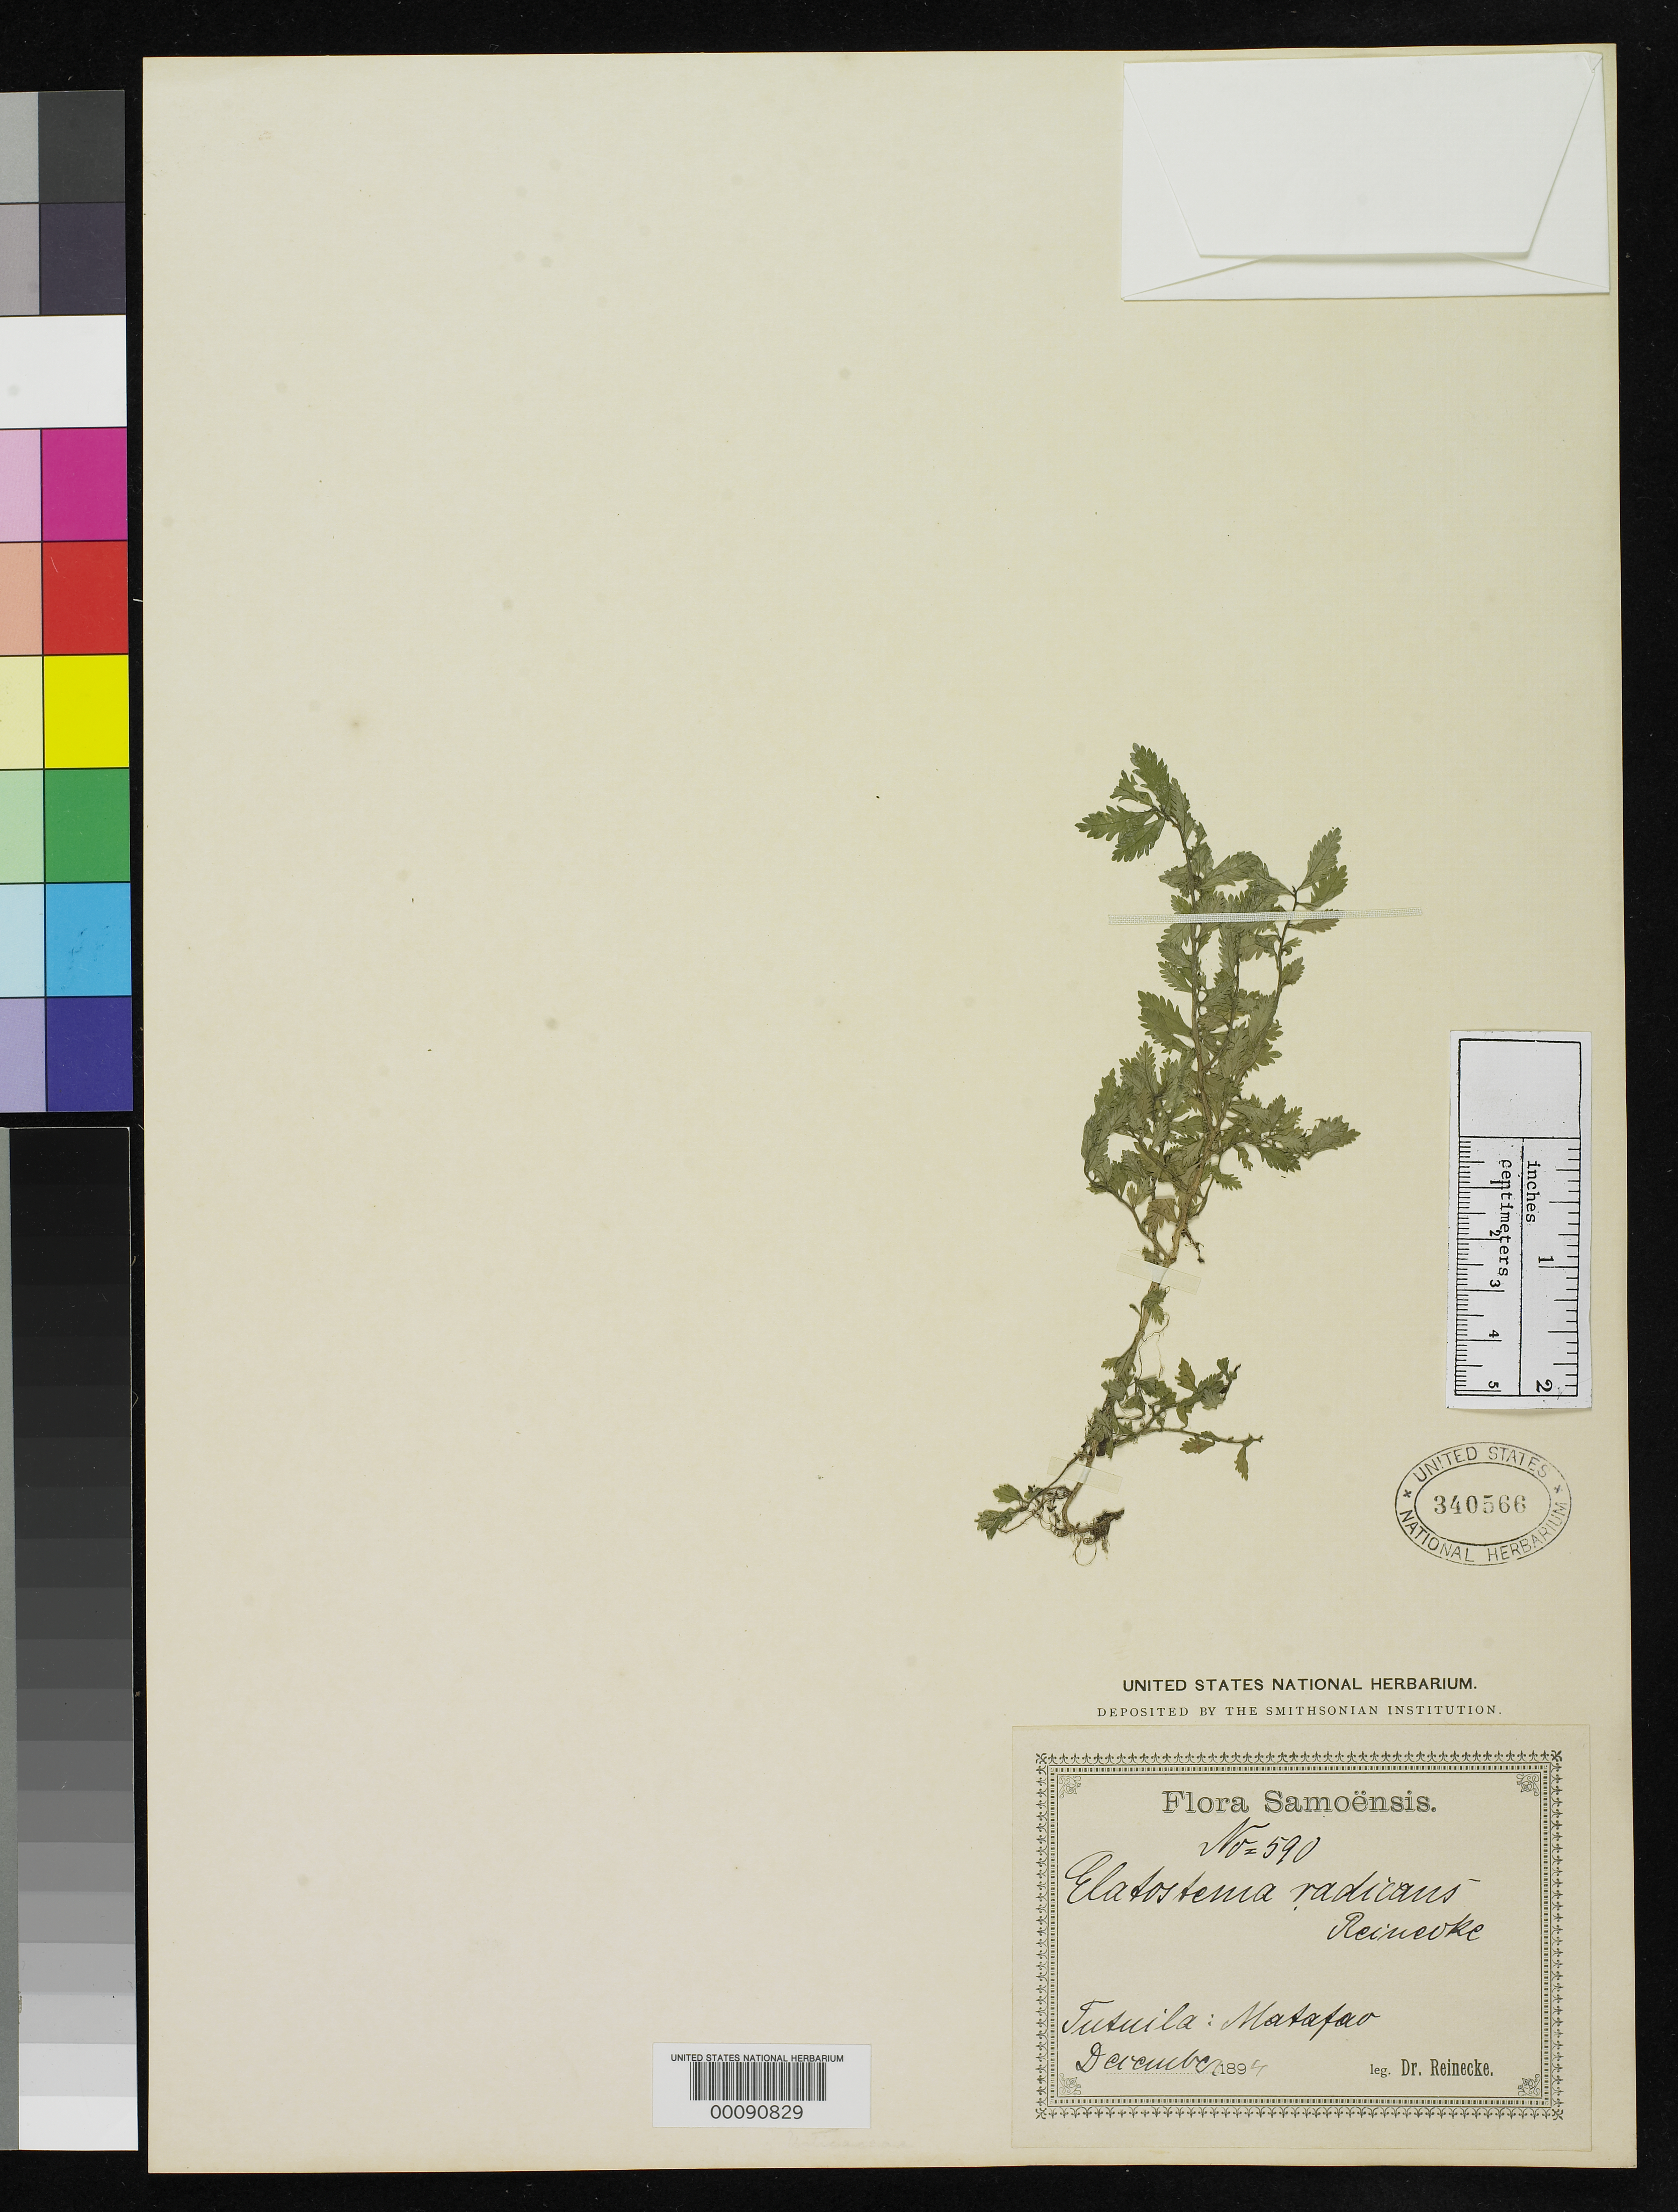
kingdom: Plantae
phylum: Tracheophyta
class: Magnoliopsida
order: Rosales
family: Urticaceae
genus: Elatostema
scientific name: Elatostema radicans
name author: Reinecke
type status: Type Fragment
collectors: F. Reinecke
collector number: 590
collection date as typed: Dec 1894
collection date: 1894-12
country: American Samoa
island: Tutua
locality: Matafao-flussgebiet.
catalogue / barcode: US 340566